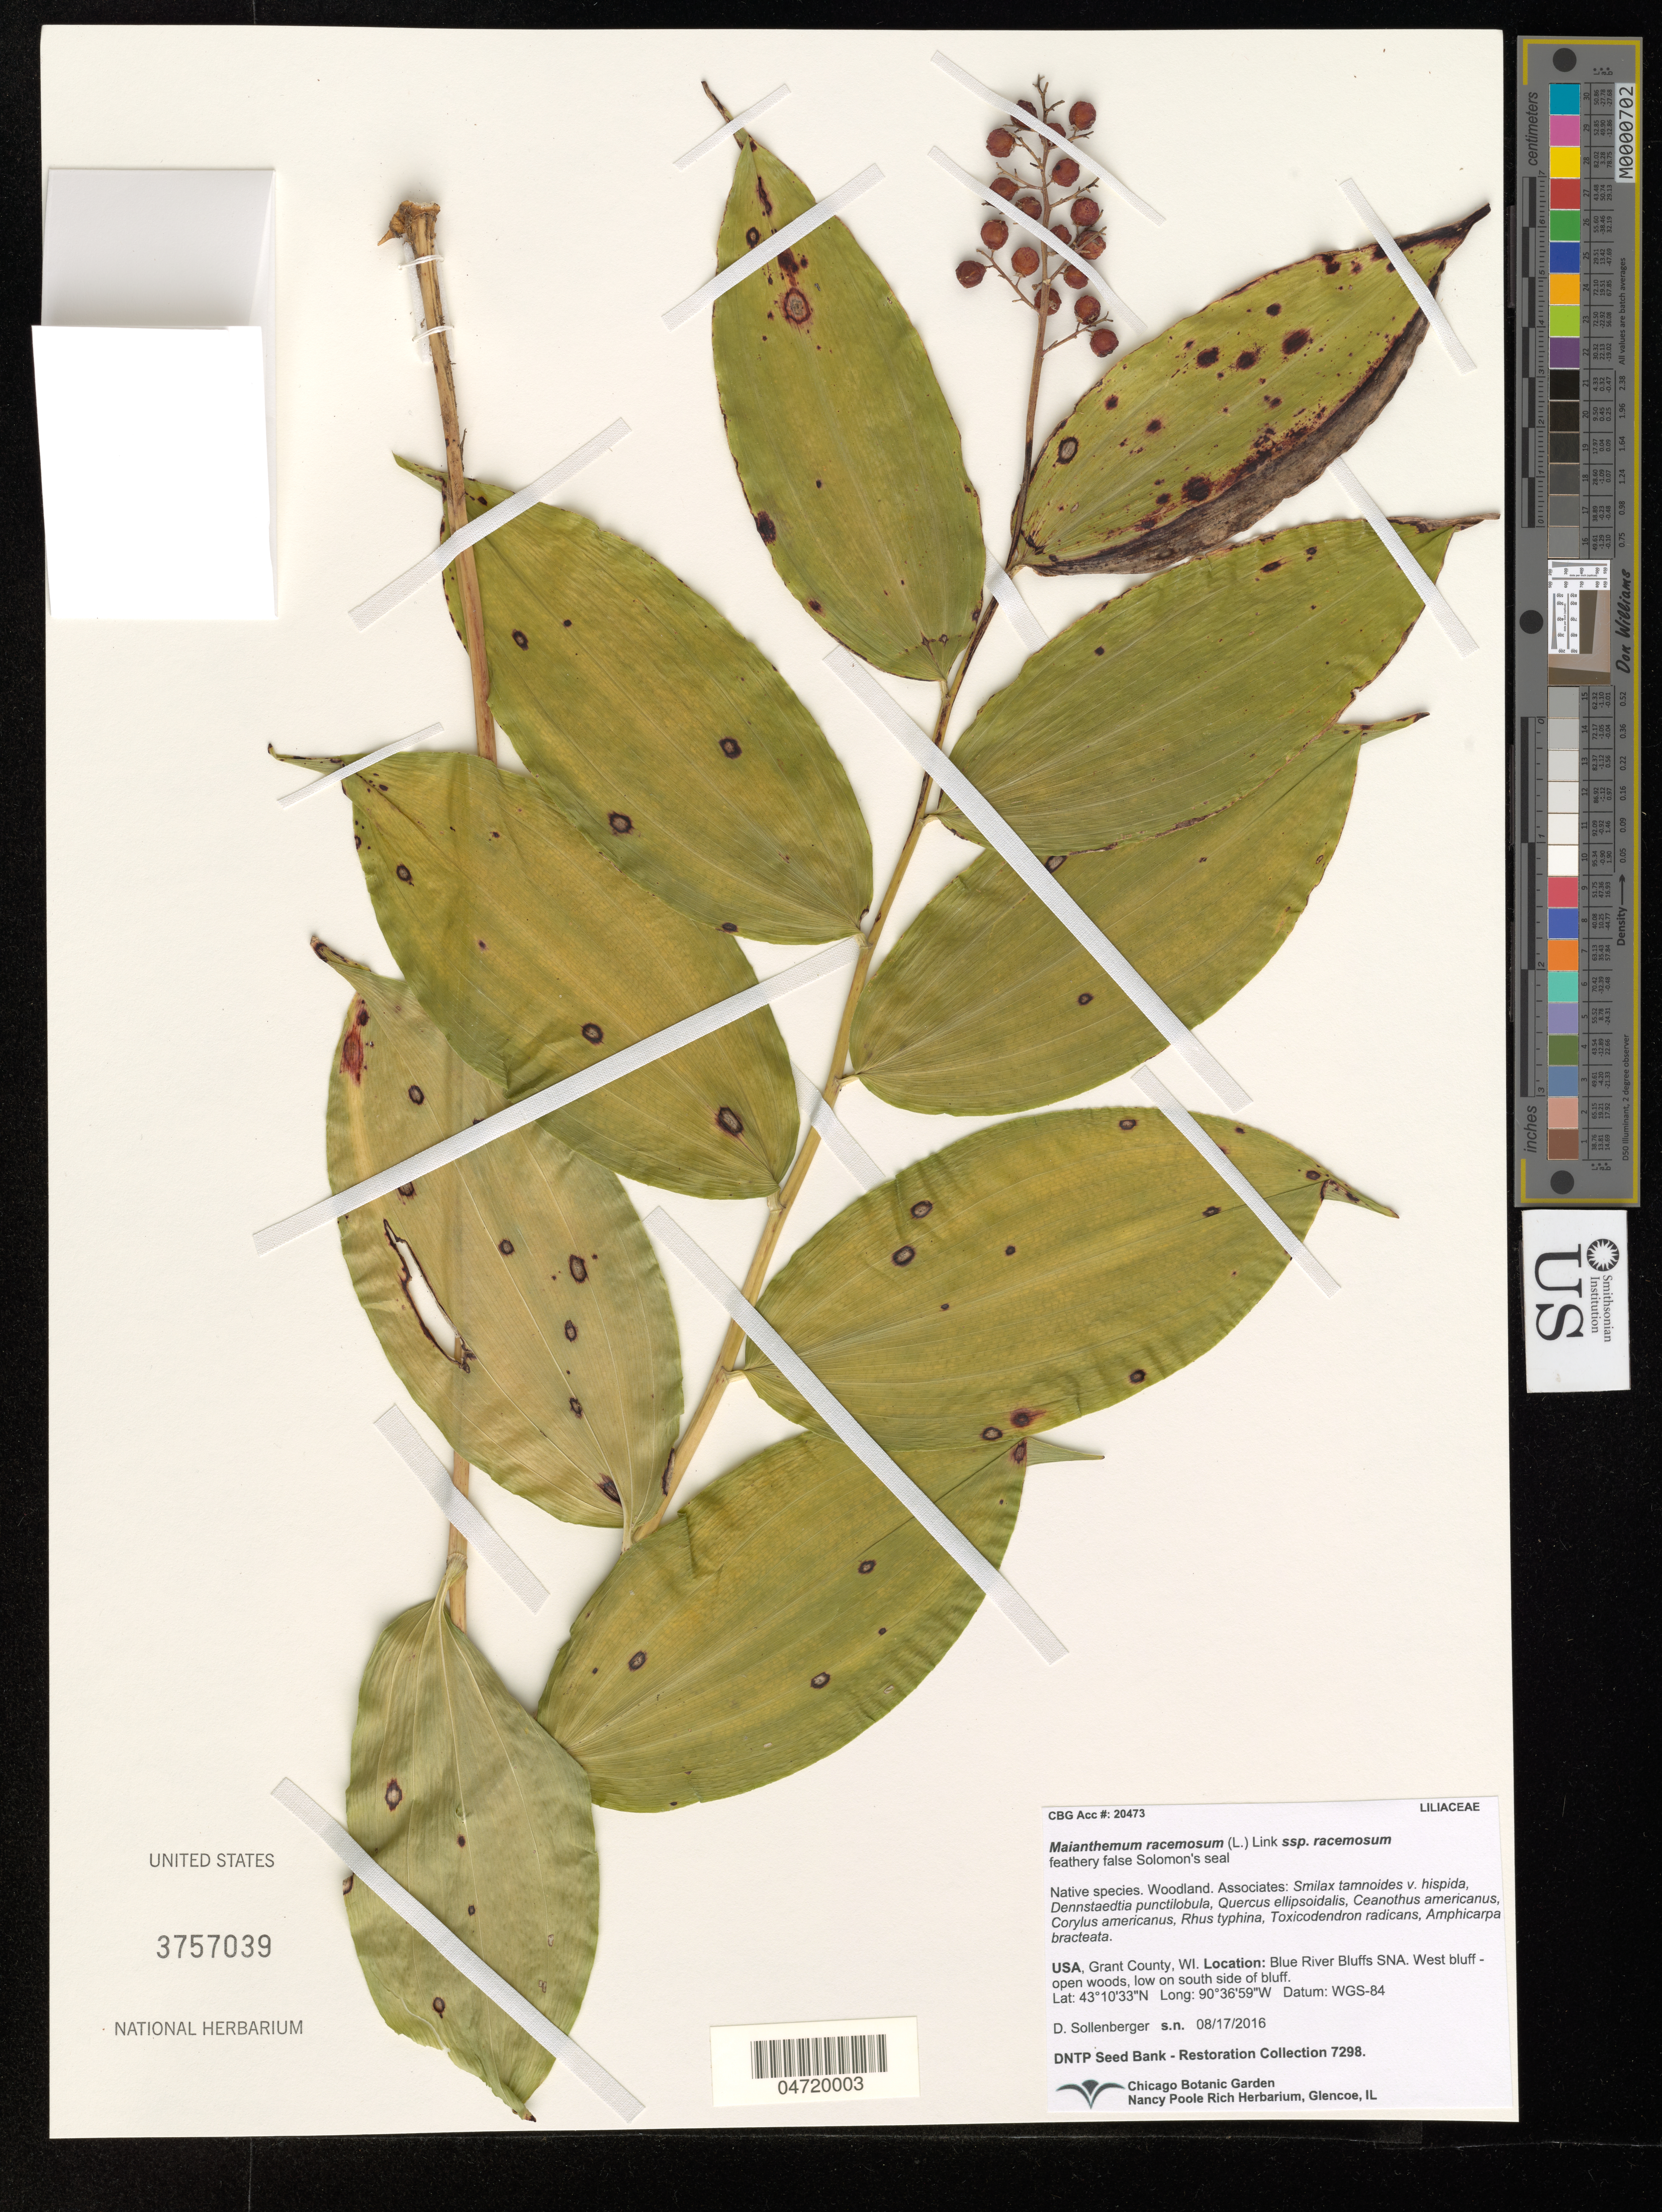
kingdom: Plantae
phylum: Tracheophyta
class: Liliopsida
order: Asparagales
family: Asparagaceae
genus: Maianthemum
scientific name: Maianthemum racemosum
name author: (L.) Link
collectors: D. Sollenberger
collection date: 2016-08-17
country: United States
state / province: Wisconsin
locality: Grant County, WI. Blue River Bluffs SNA. West bluff - open woods, low on south side of bluff. Datum: WGS-84.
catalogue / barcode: US 3757039